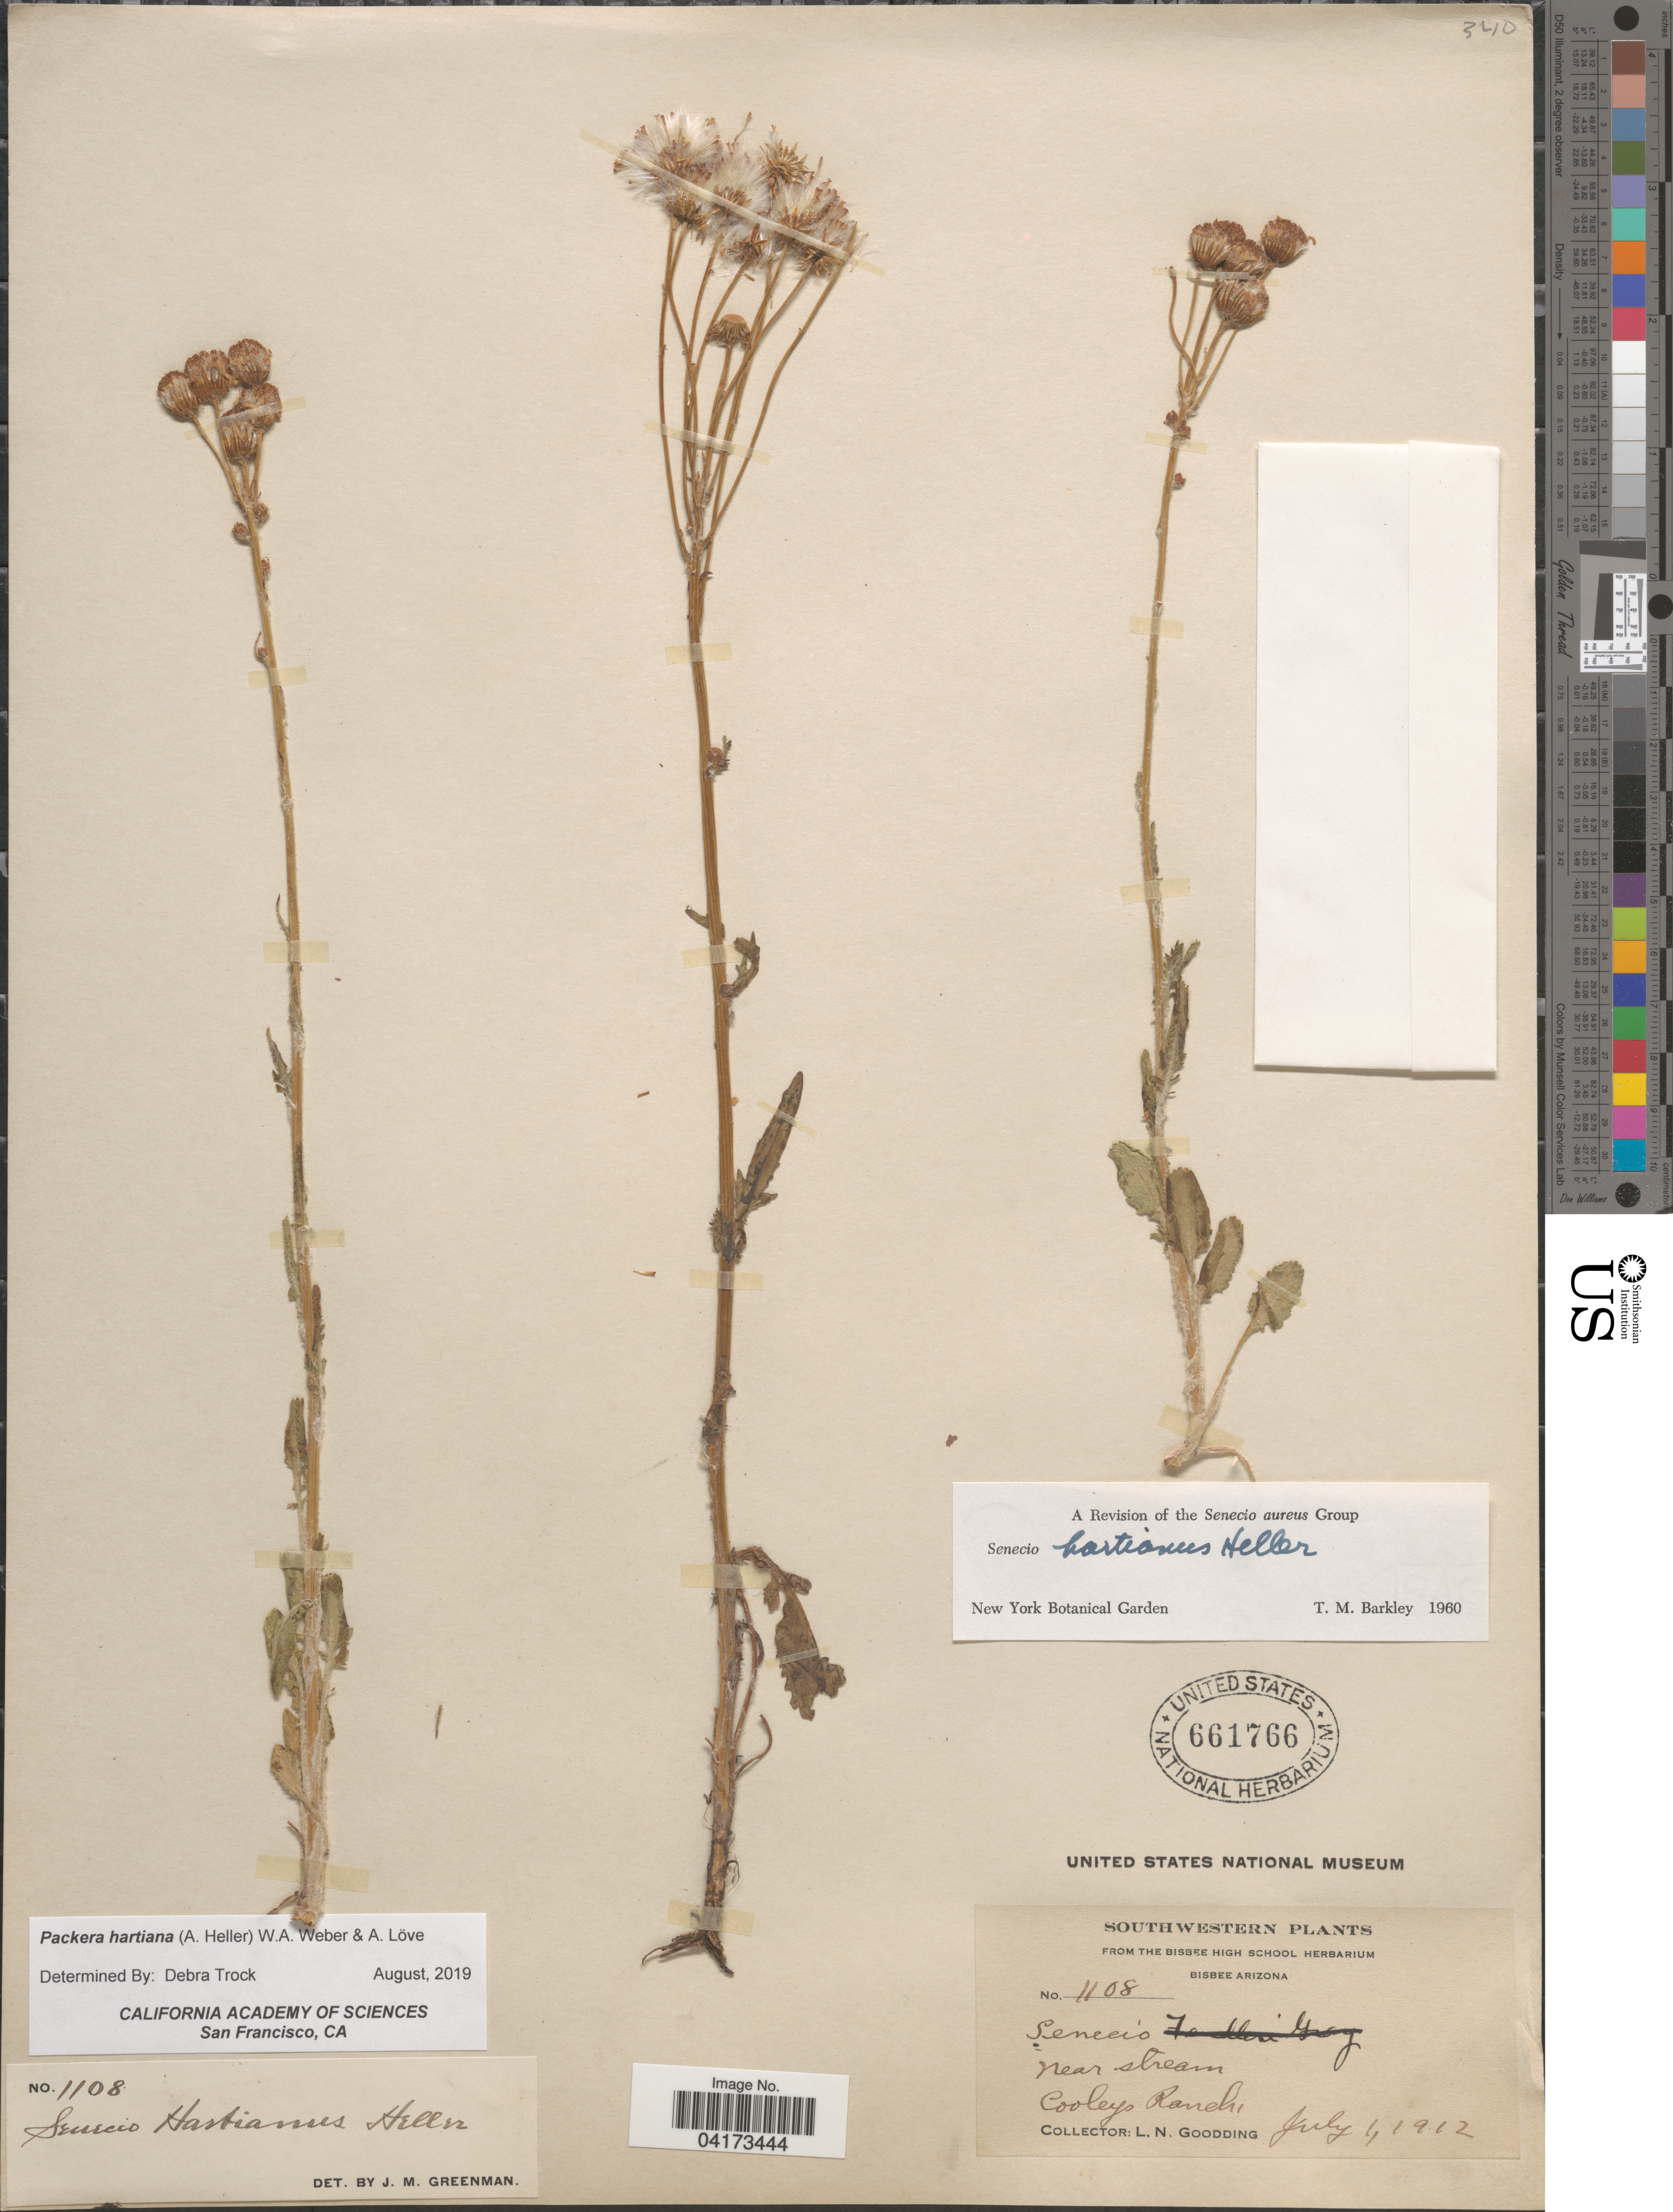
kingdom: Plantae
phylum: Tracheophyta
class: Magnoliopsida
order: Asterales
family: Asteraceae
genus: Packera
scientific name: Packera hartiana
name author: (A. Heller) W.A. Weber & Á. Löve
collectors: L. N. Goodding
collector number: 1108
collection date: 1912-07-01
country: United States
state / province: Arizona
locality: Southwestern. Near stream. Cooley Ranch.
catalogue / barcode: US 661766